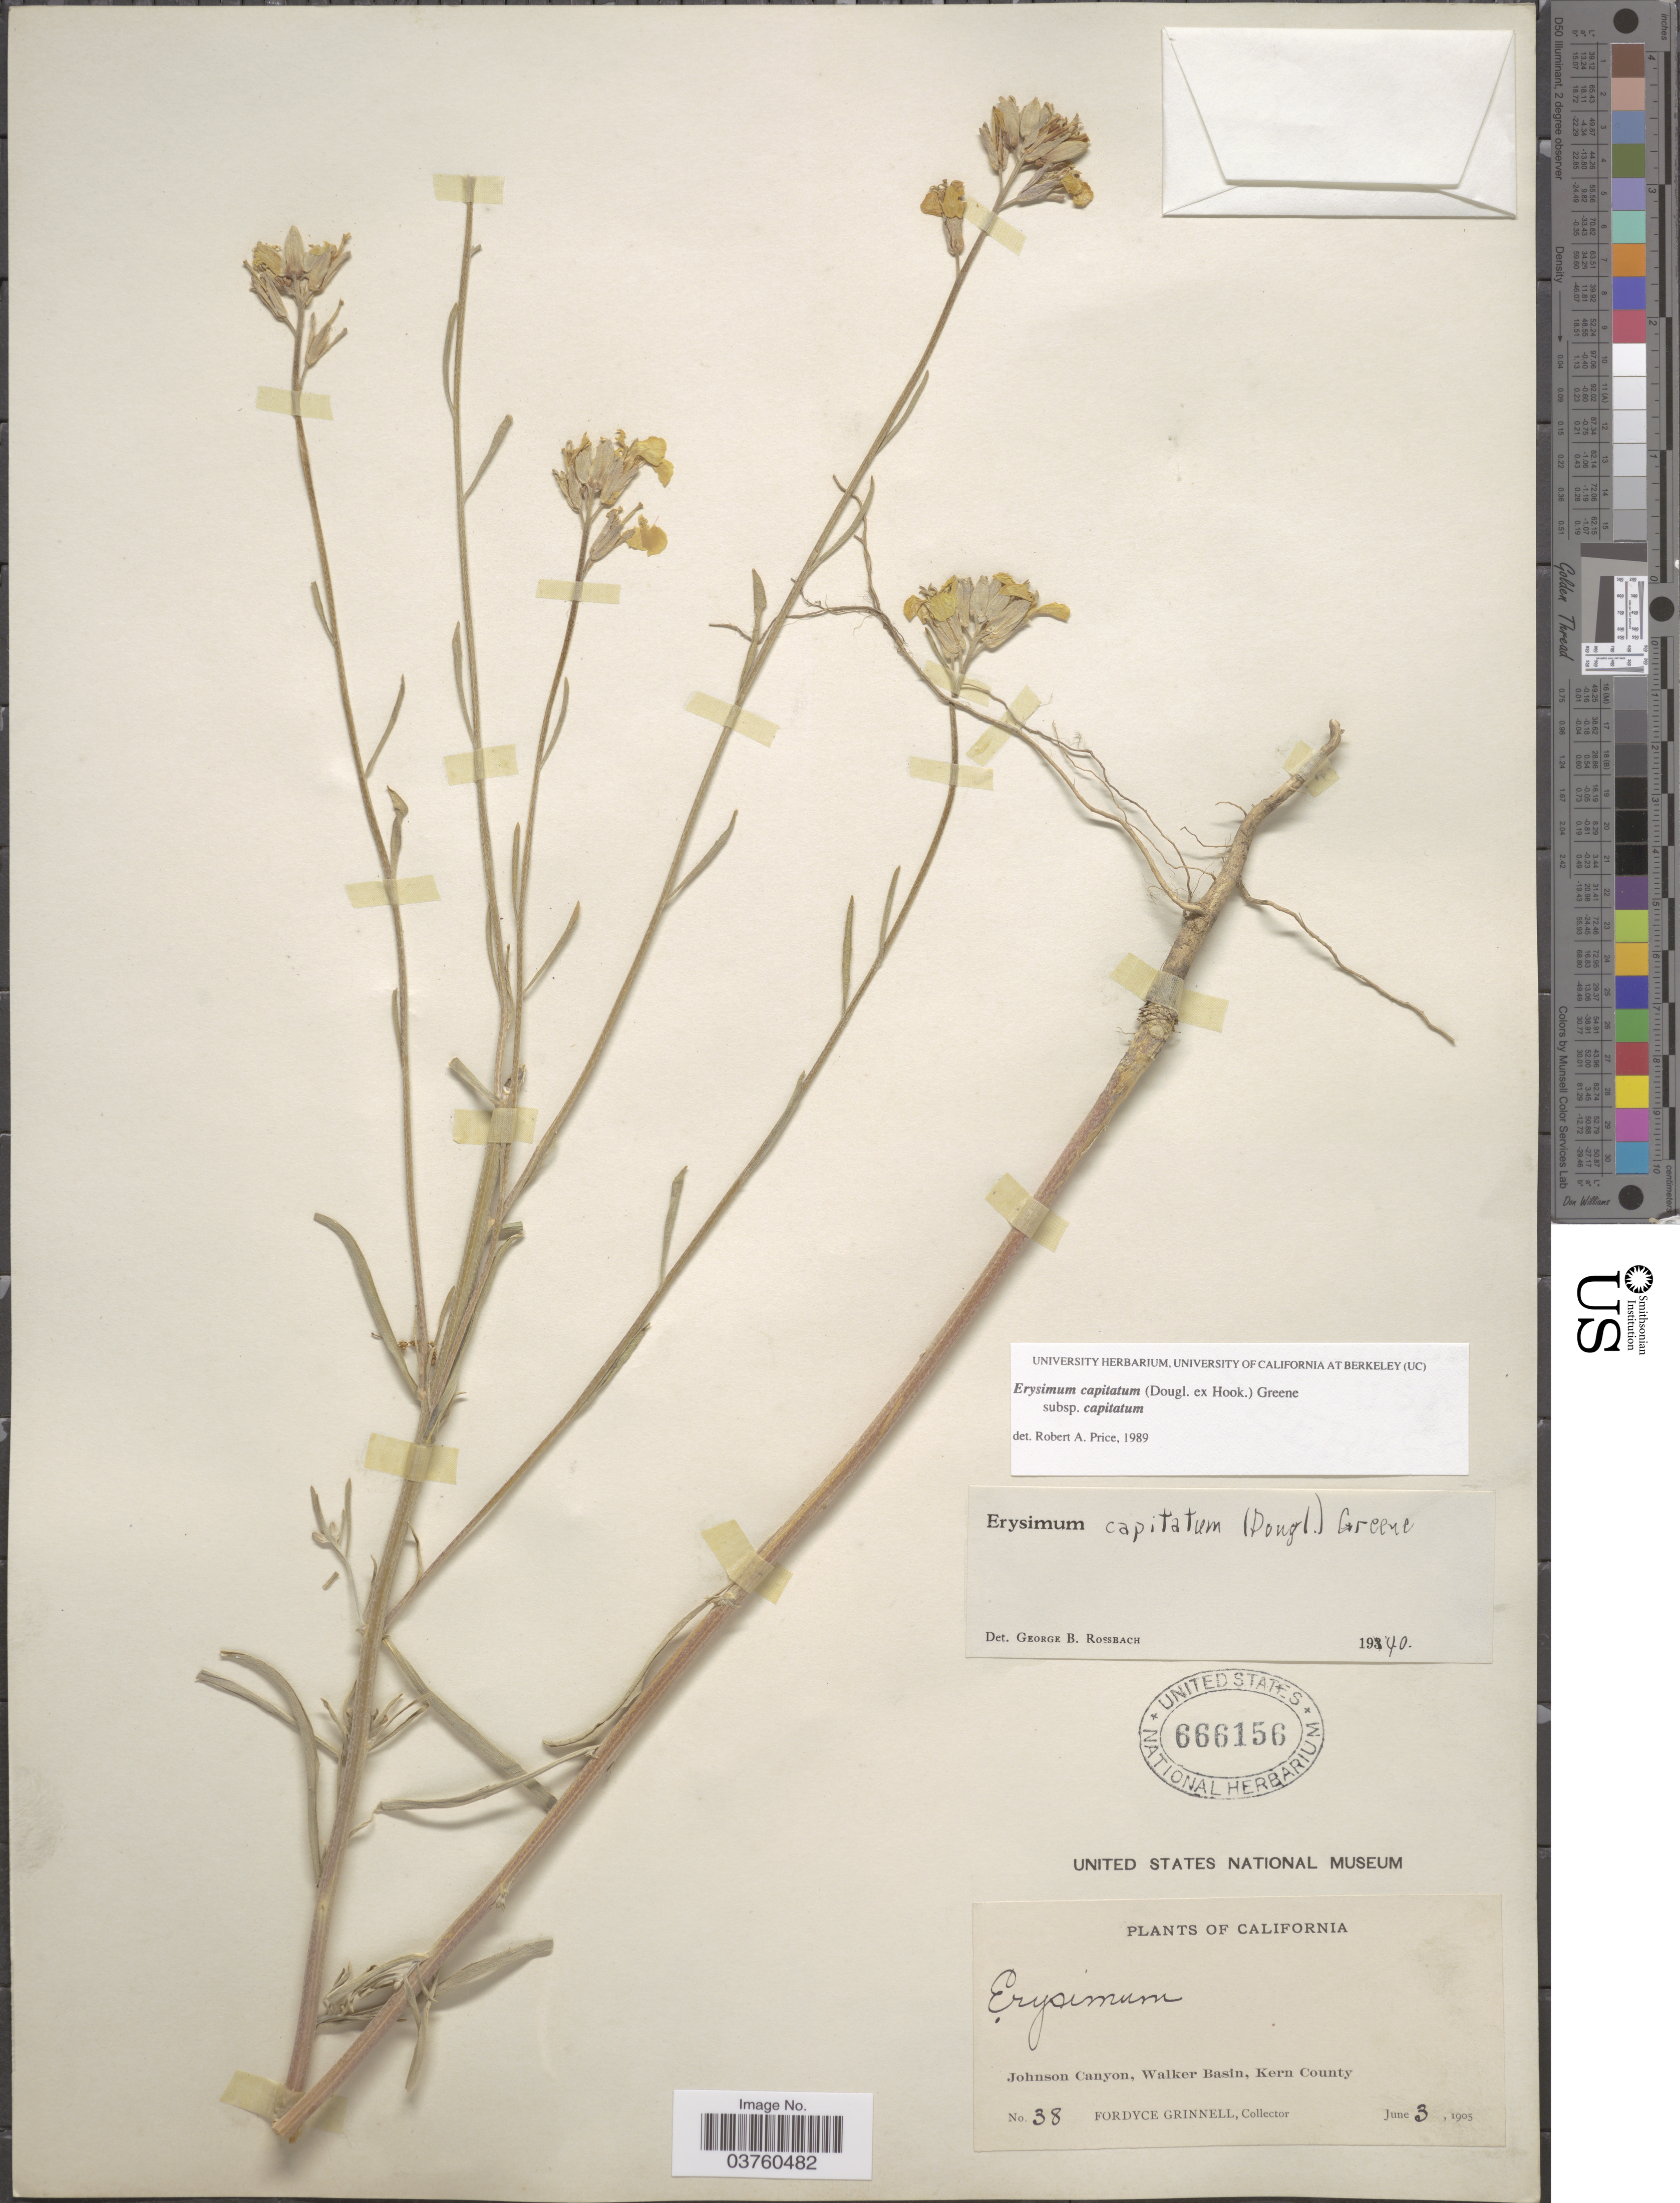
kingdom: Plantae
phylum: Tracheophyta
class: Magnoliopsida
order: Brassicales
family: Brassicaceae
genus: Erysimum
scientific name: Erysimum capitatum subsp. capitatum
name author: (Douglas ex Hook.) Greene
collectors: F. Grinnell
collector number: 38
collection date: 1905-06-03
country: United States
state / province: California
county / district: Kern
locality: Johnson Canyon, Walker Basin, Kern County.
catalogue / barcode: US 666156